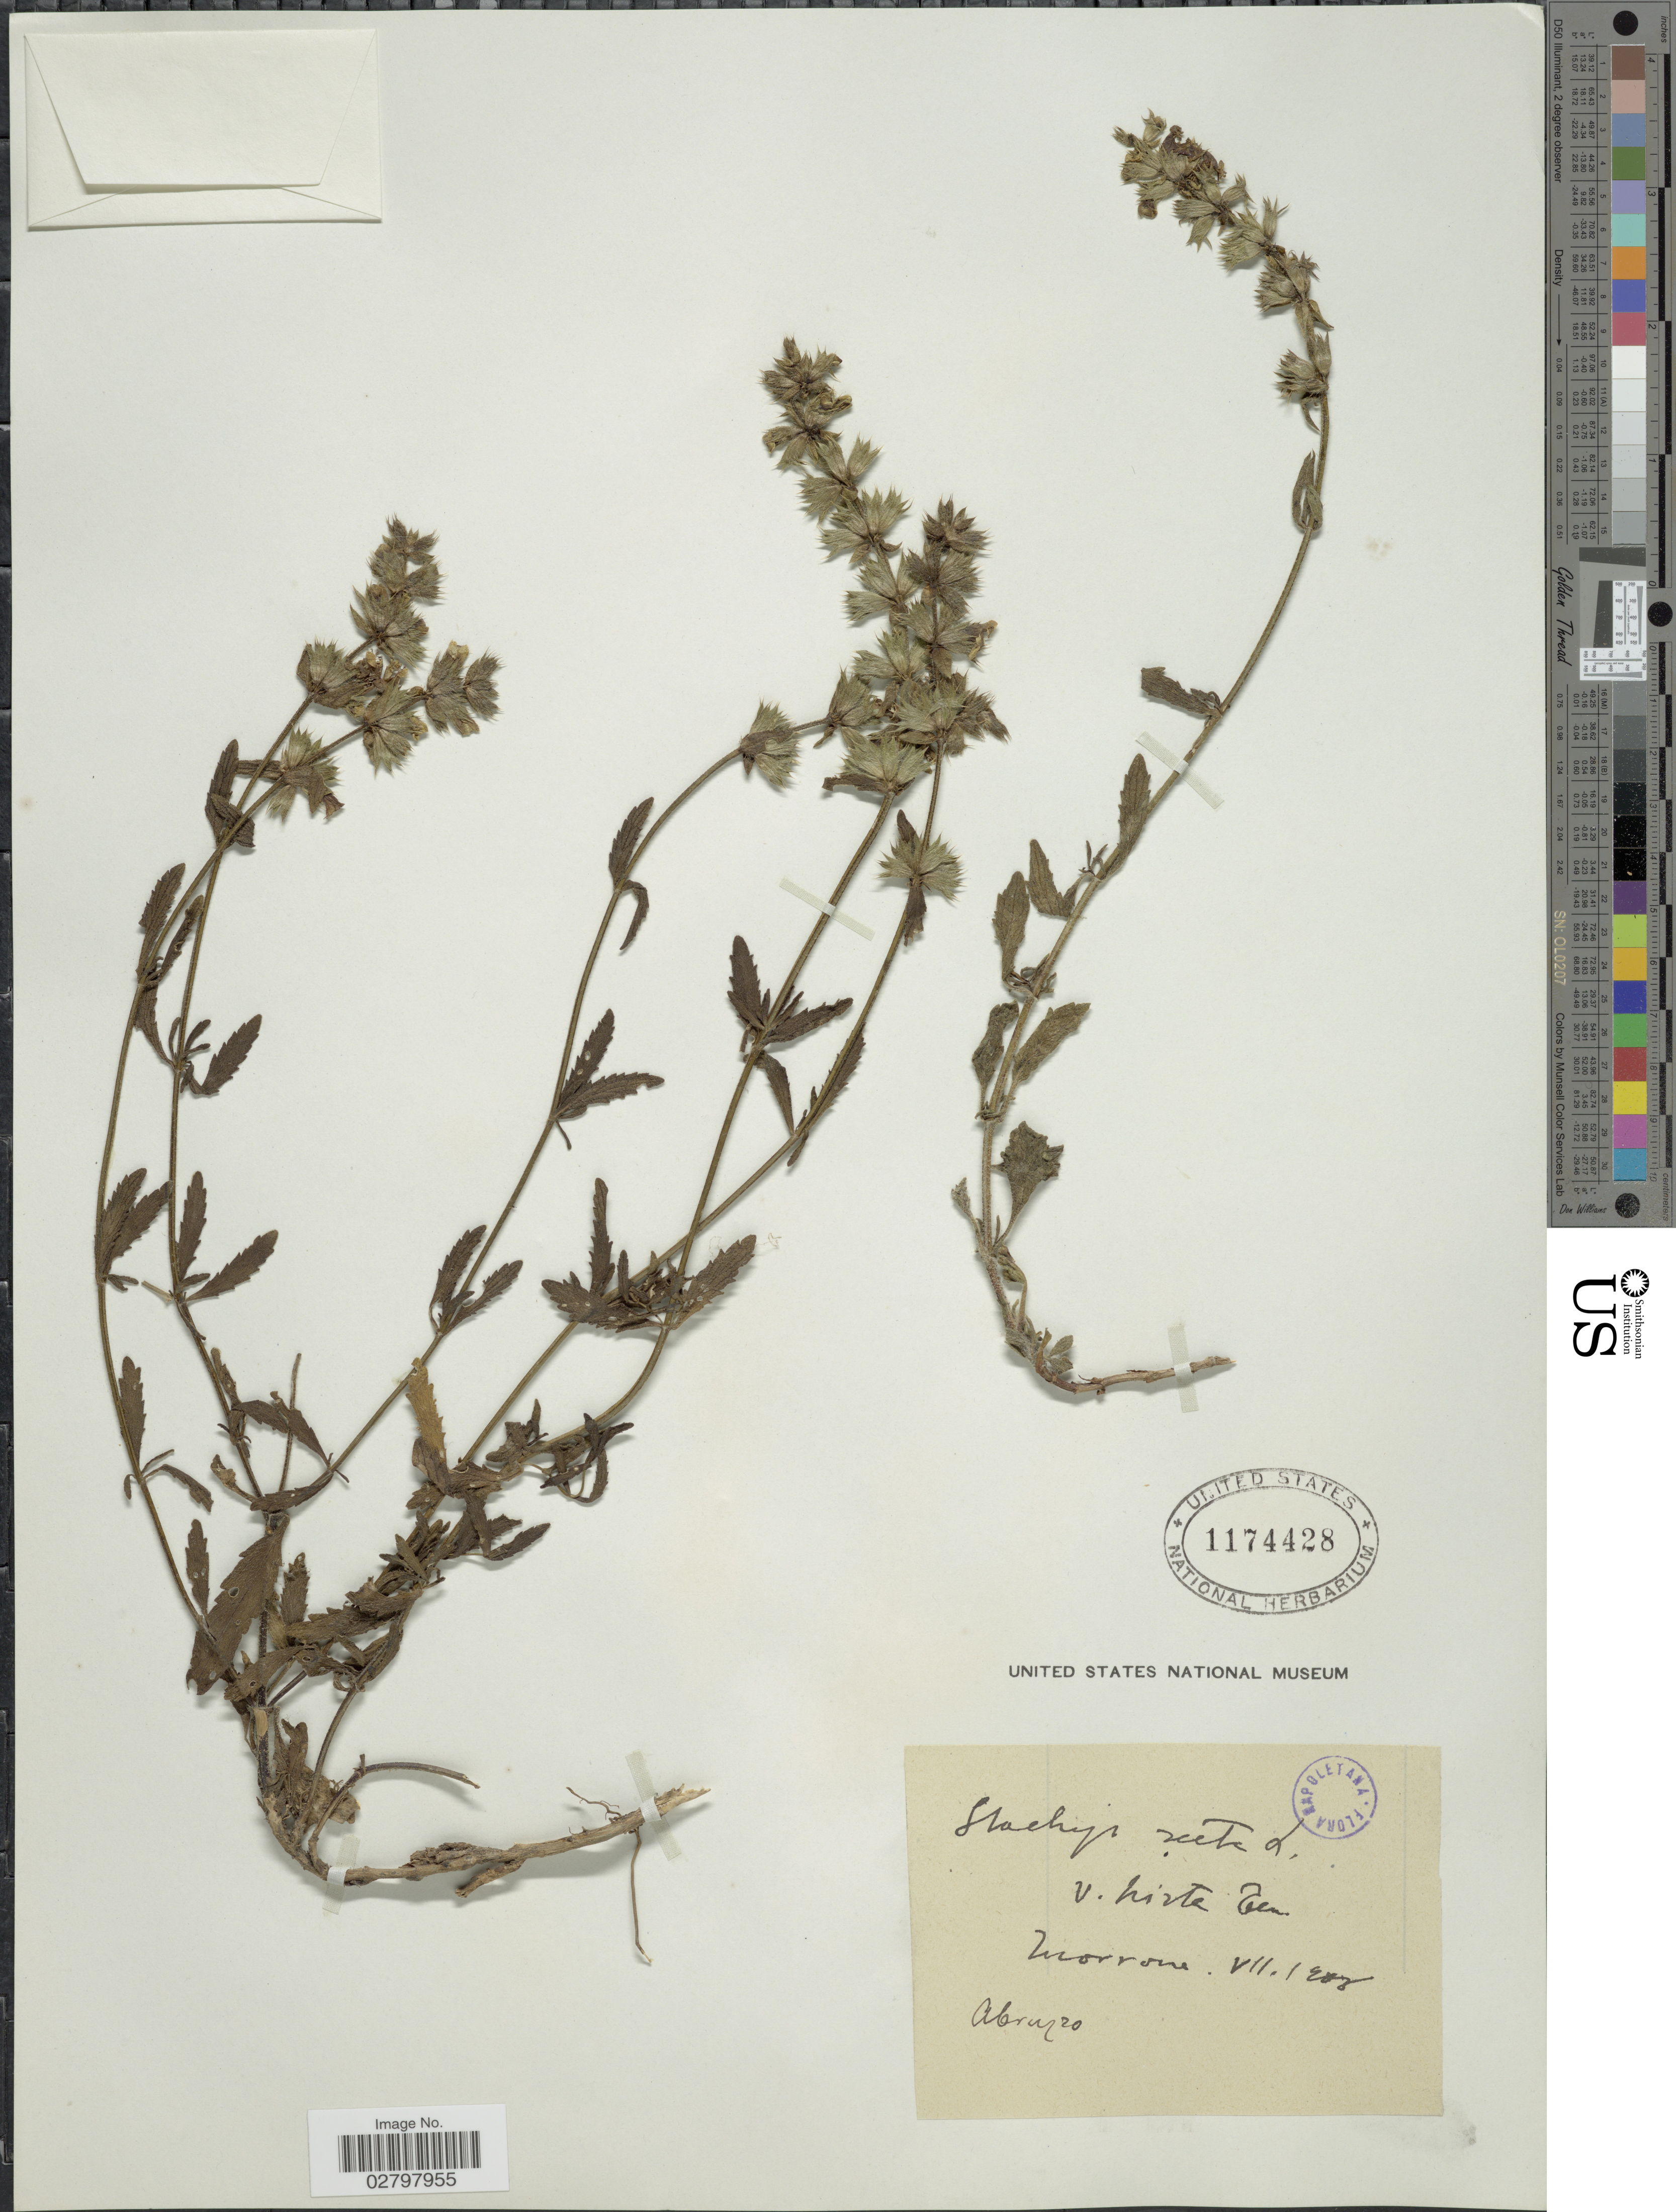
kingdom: Plantae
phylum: Tracheophyta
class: Magnoliopsida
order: Lamiales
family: Lamiaceae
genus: Stachys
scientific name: Stachys recta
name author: L.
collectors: Morrone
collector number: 20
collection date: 1908-07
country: Italy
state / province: Abruzzo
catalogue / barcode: US 1174428